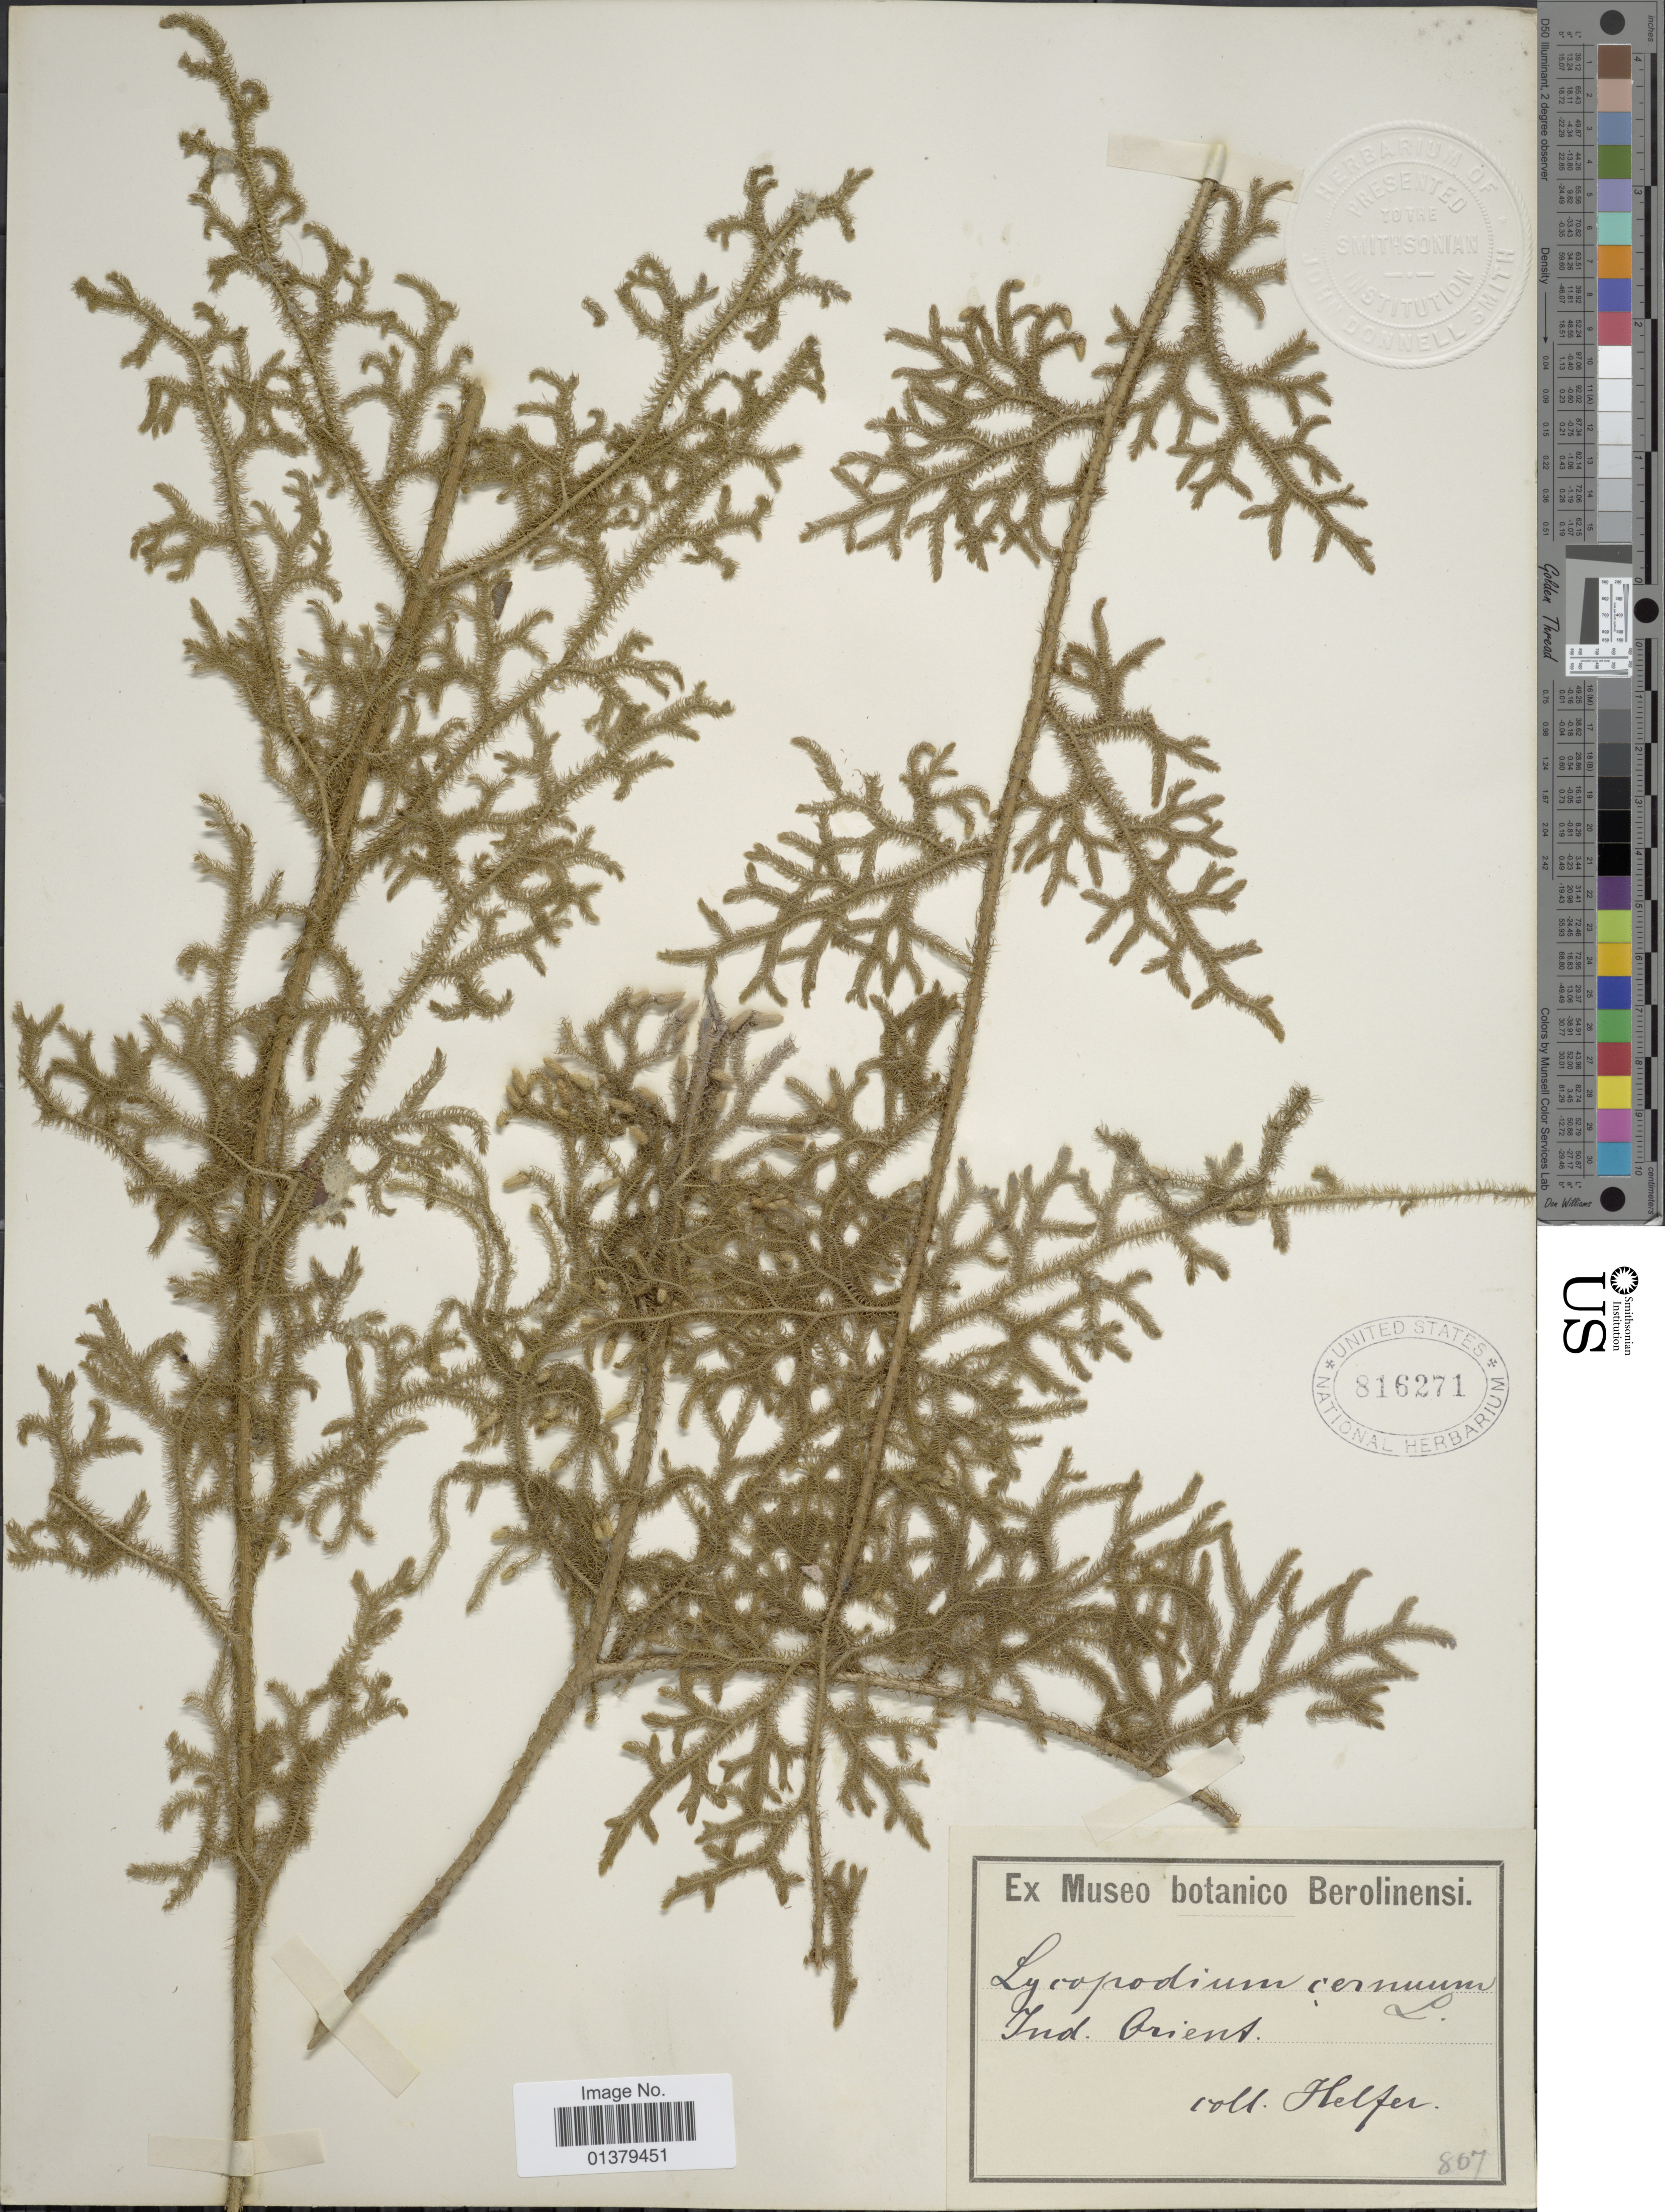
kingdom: Plantae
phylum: Tracheophyta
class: Lycopodiopsida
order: Lycopodiales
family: Lycopodiaceae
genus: Palhinhaea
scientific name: Palhinhaea cernua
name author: (L.) Vasc. & Franco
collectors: Helfer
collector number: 807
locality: Ind Orient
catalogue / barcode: US 816271